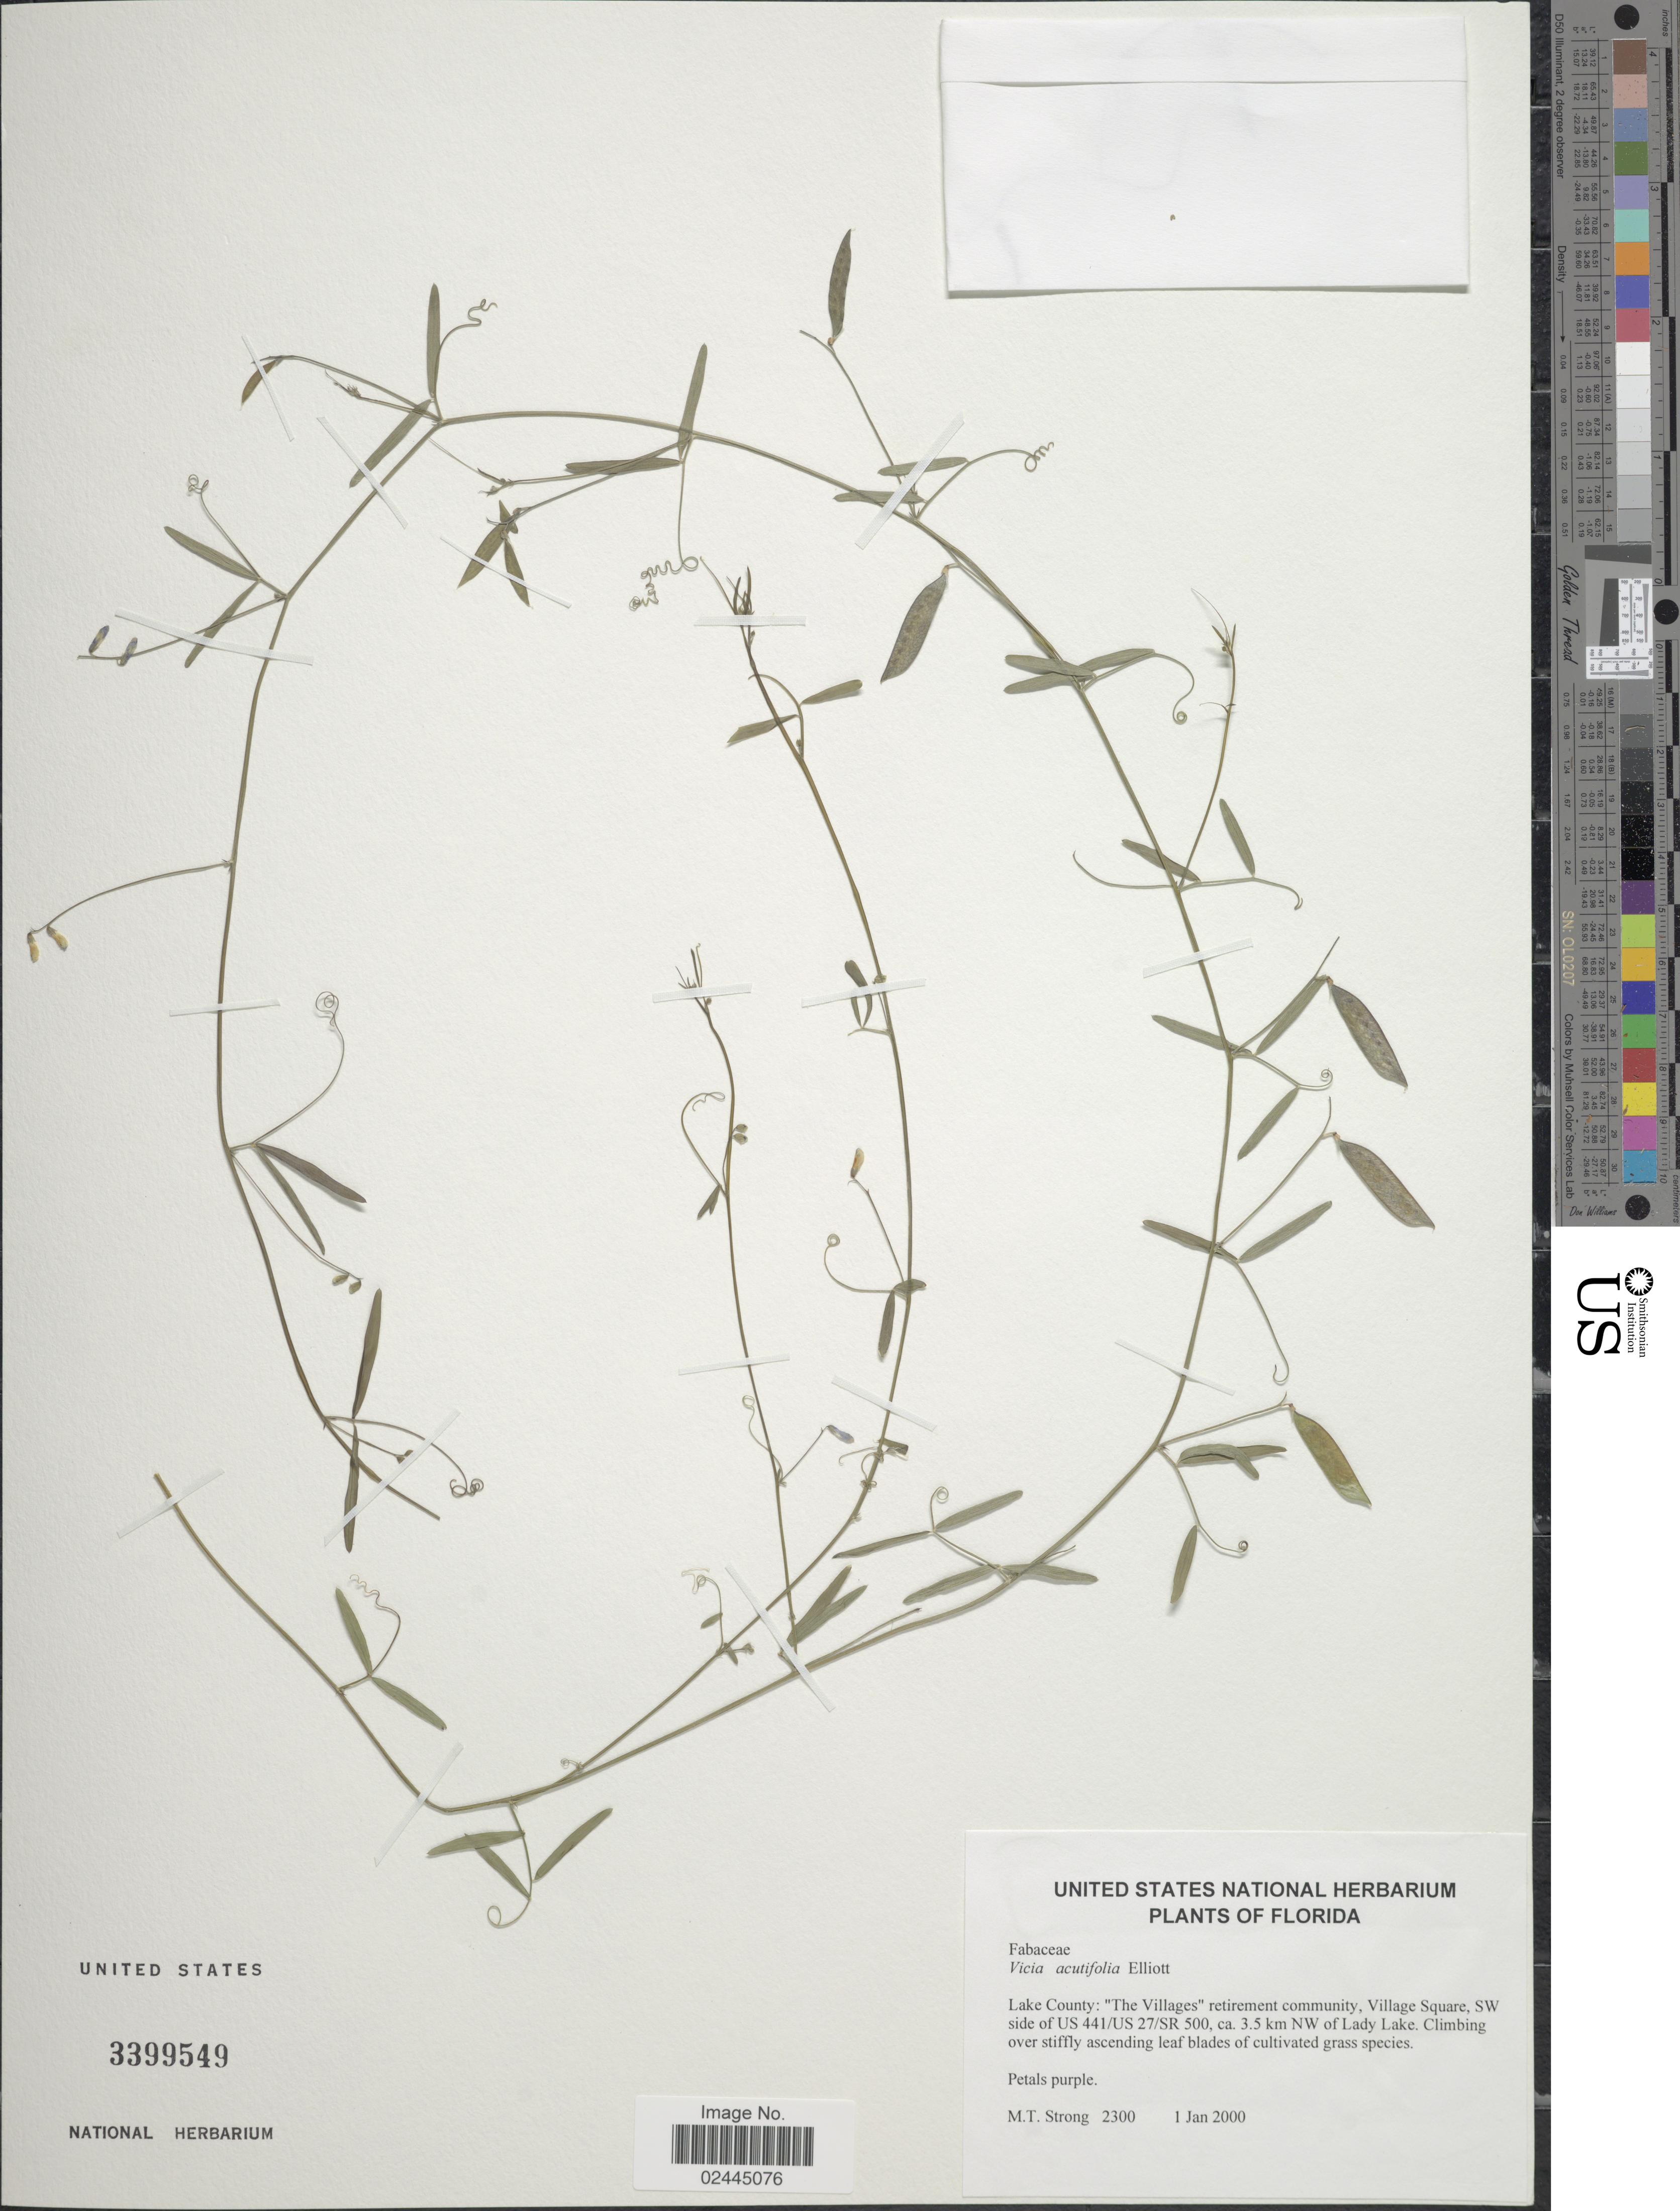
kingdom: Plantae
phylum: Tracheophyta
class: Magnoliopsida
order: Fabales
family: Fabaceae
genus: Vicia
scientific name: Vicia acutifolia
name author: Elliott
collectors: M. T. Strong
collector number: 230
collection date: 2000-01-01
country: United States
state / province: Florida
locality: Florida, Lake County: "The Villages" retirement community, Village Square, SW side of US 441/US 27 [unsure placement]SR 500, ca. 3.5 km NW of Lady Lake.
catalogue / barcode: US 3399549